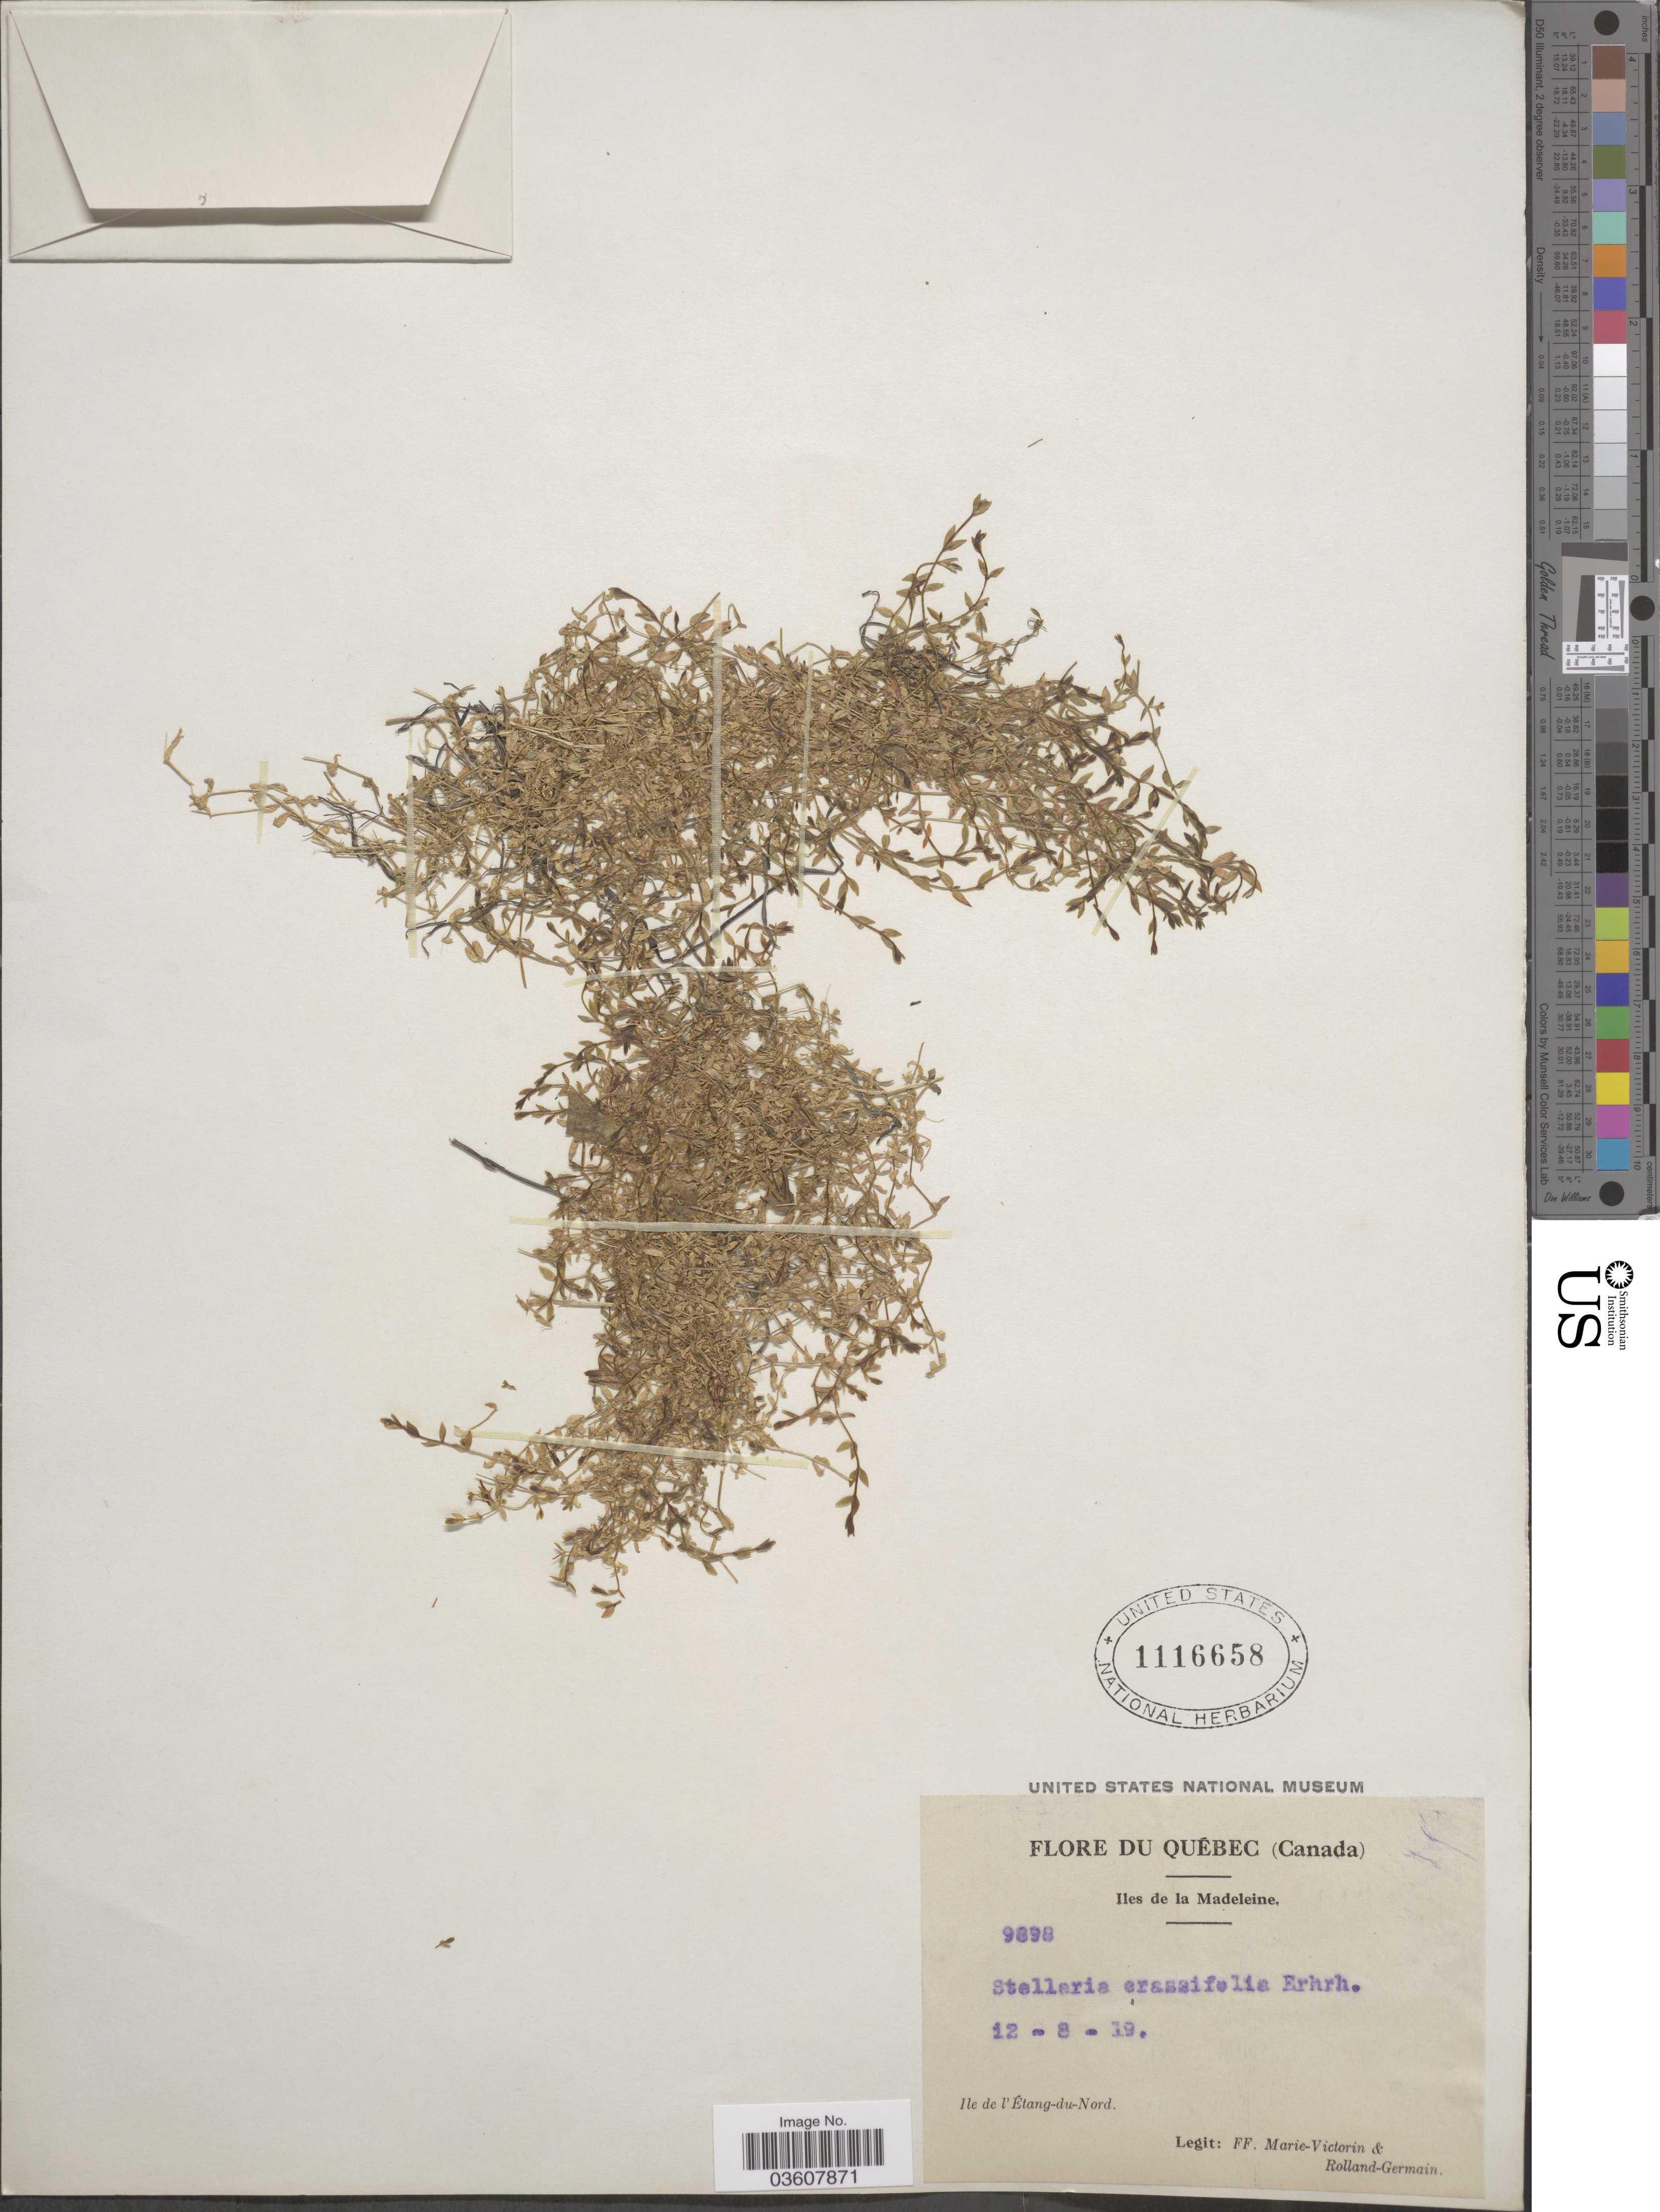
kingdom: Plantae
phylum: Tracheophyta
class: Magnoliopsida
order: Caryophyllales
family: Caryophyllaceae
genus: Stellaria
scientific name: Stellaria crassifolia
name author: Ehrh.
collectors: F. Marie-Victorin & Rolland-Germain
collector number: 9898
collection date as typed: Transcribed d/m/y: 12/8/19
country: Canada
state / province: Quebec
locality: Iles de la Madeleine. Ile de l'Étang-du-Nord.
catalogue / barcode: US 1116658